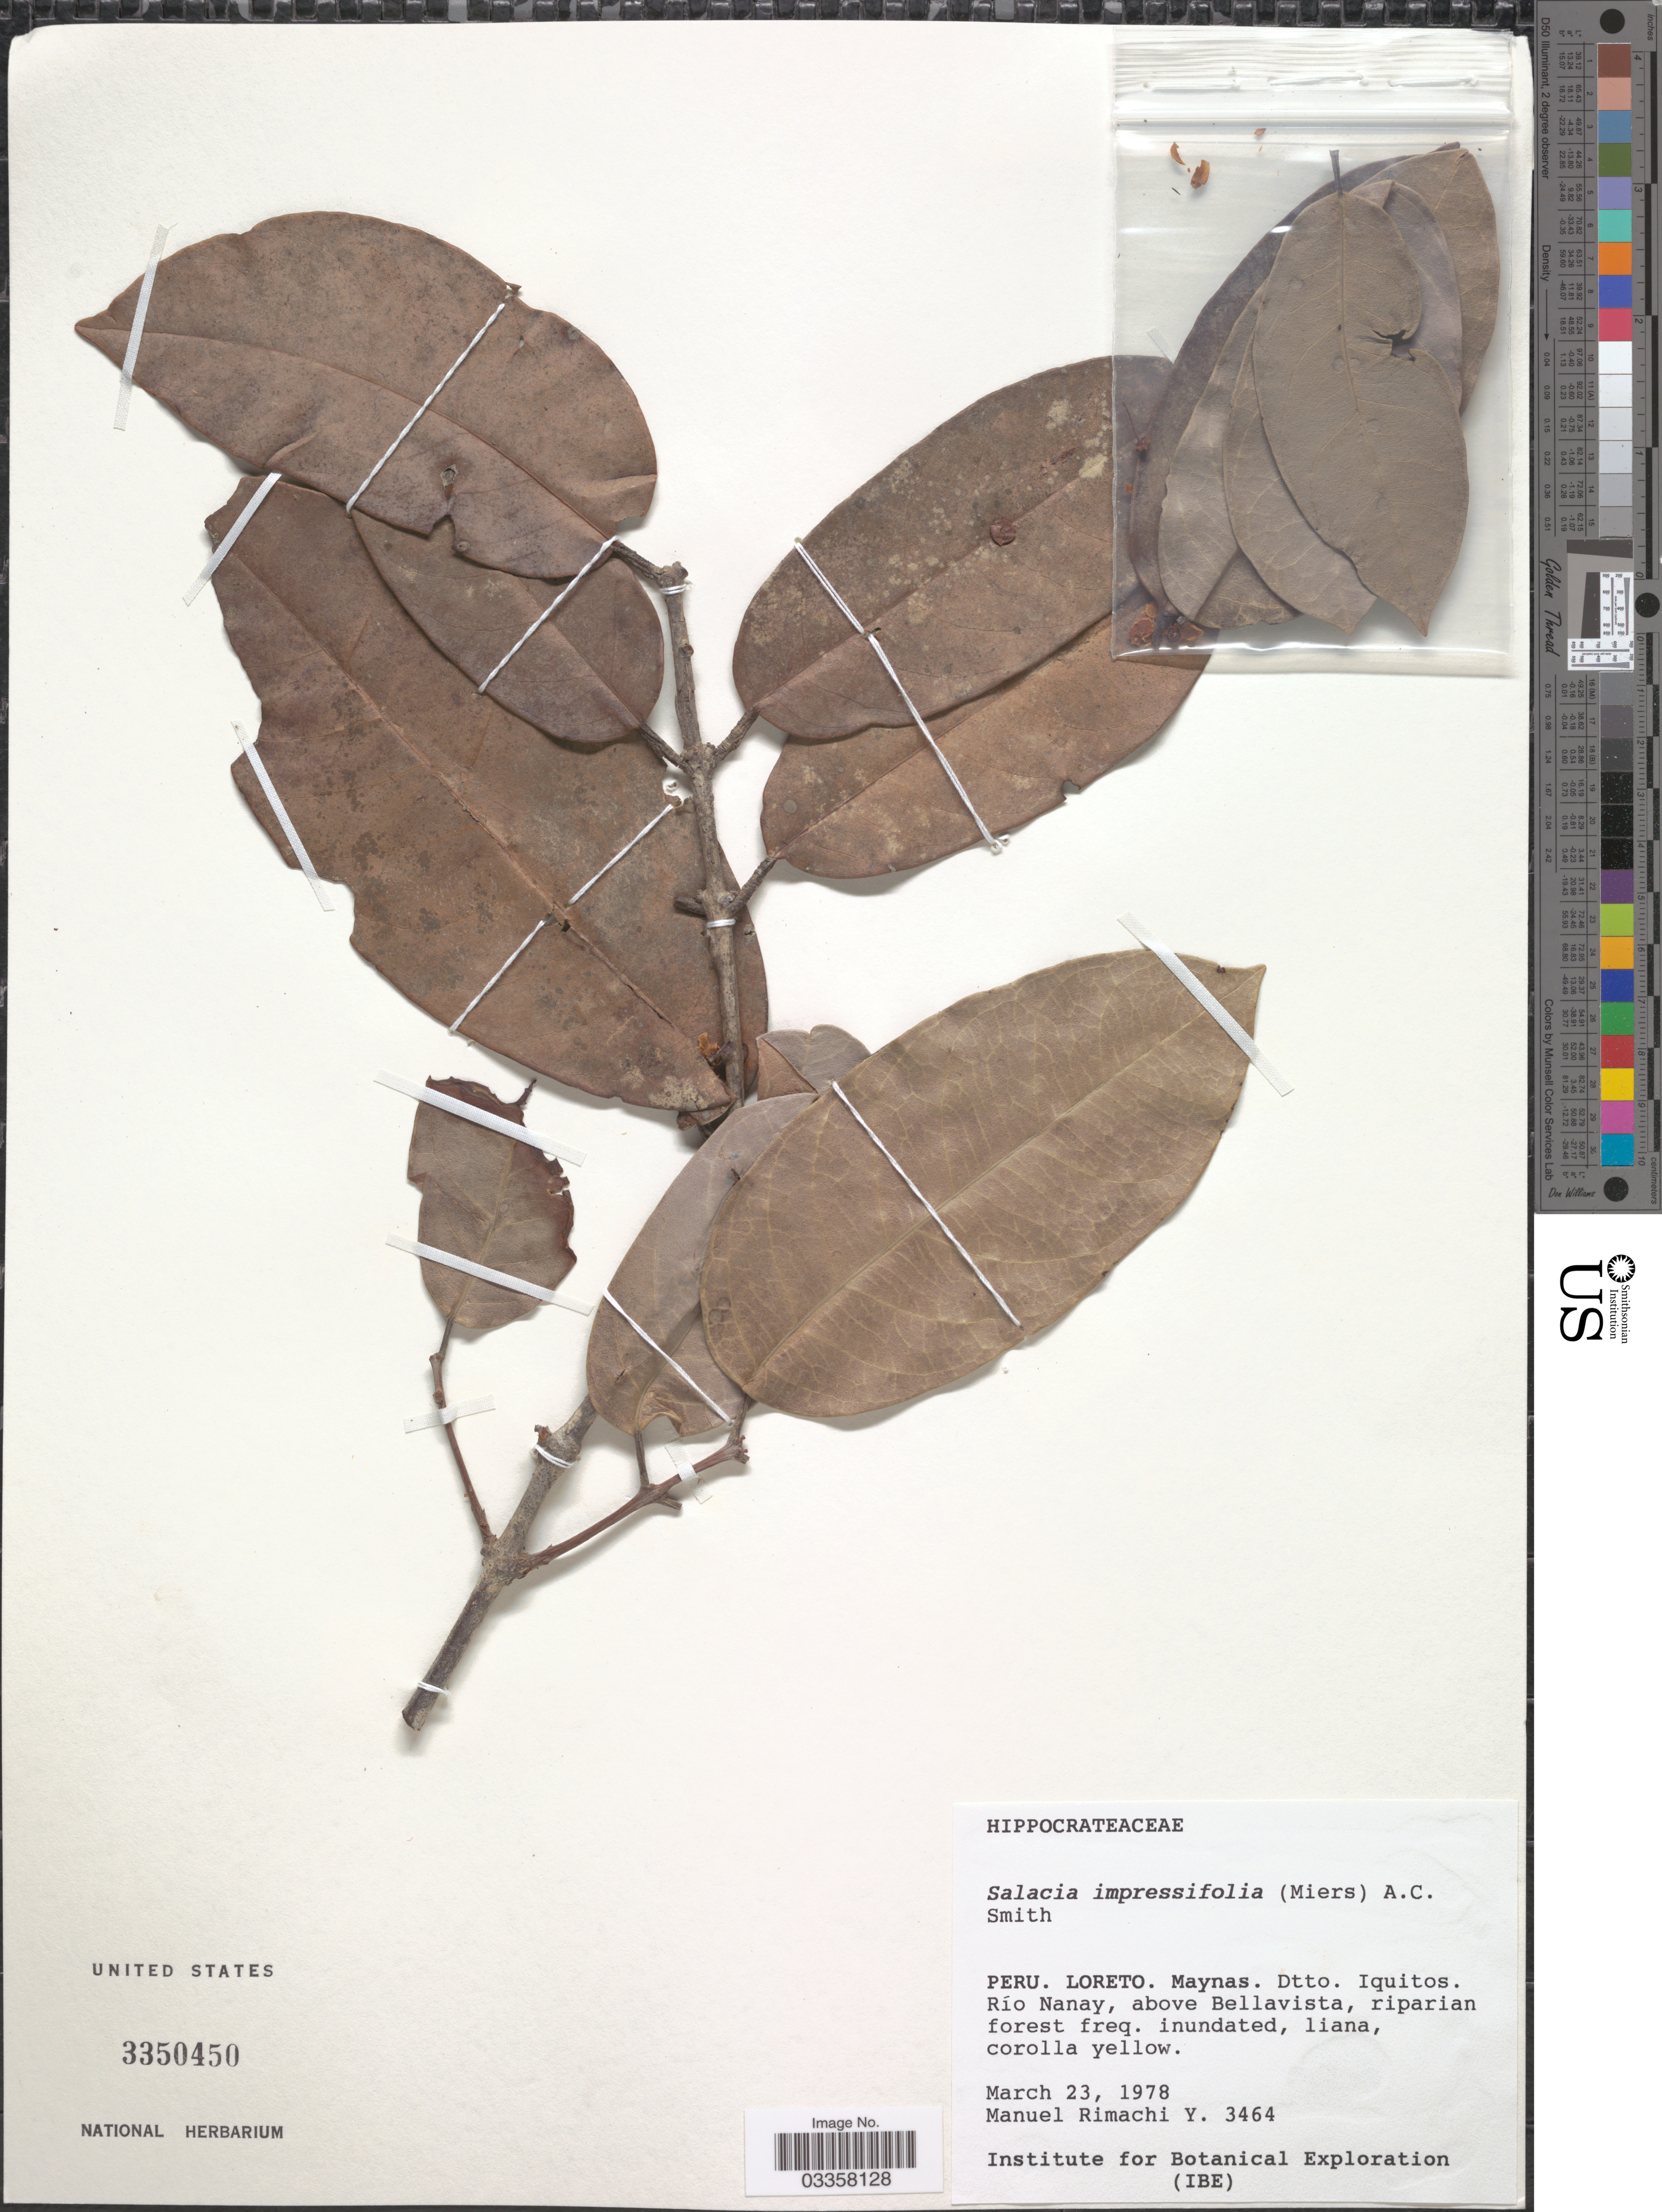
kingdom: Plantae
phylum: Tracheophyta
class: Magnoliopsida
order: Celastrales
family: Celastraceae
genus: Salacia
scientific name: Salacia impressifolia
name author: (Miers) A.C. Sm.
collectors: M. Rimachi Y.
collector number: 3464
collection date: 1978-03-23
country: Peru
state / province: Loreto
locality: Maynas. Dtto. Iquitos. Río Nanay, above Bellavista.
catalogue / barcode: US 3350450